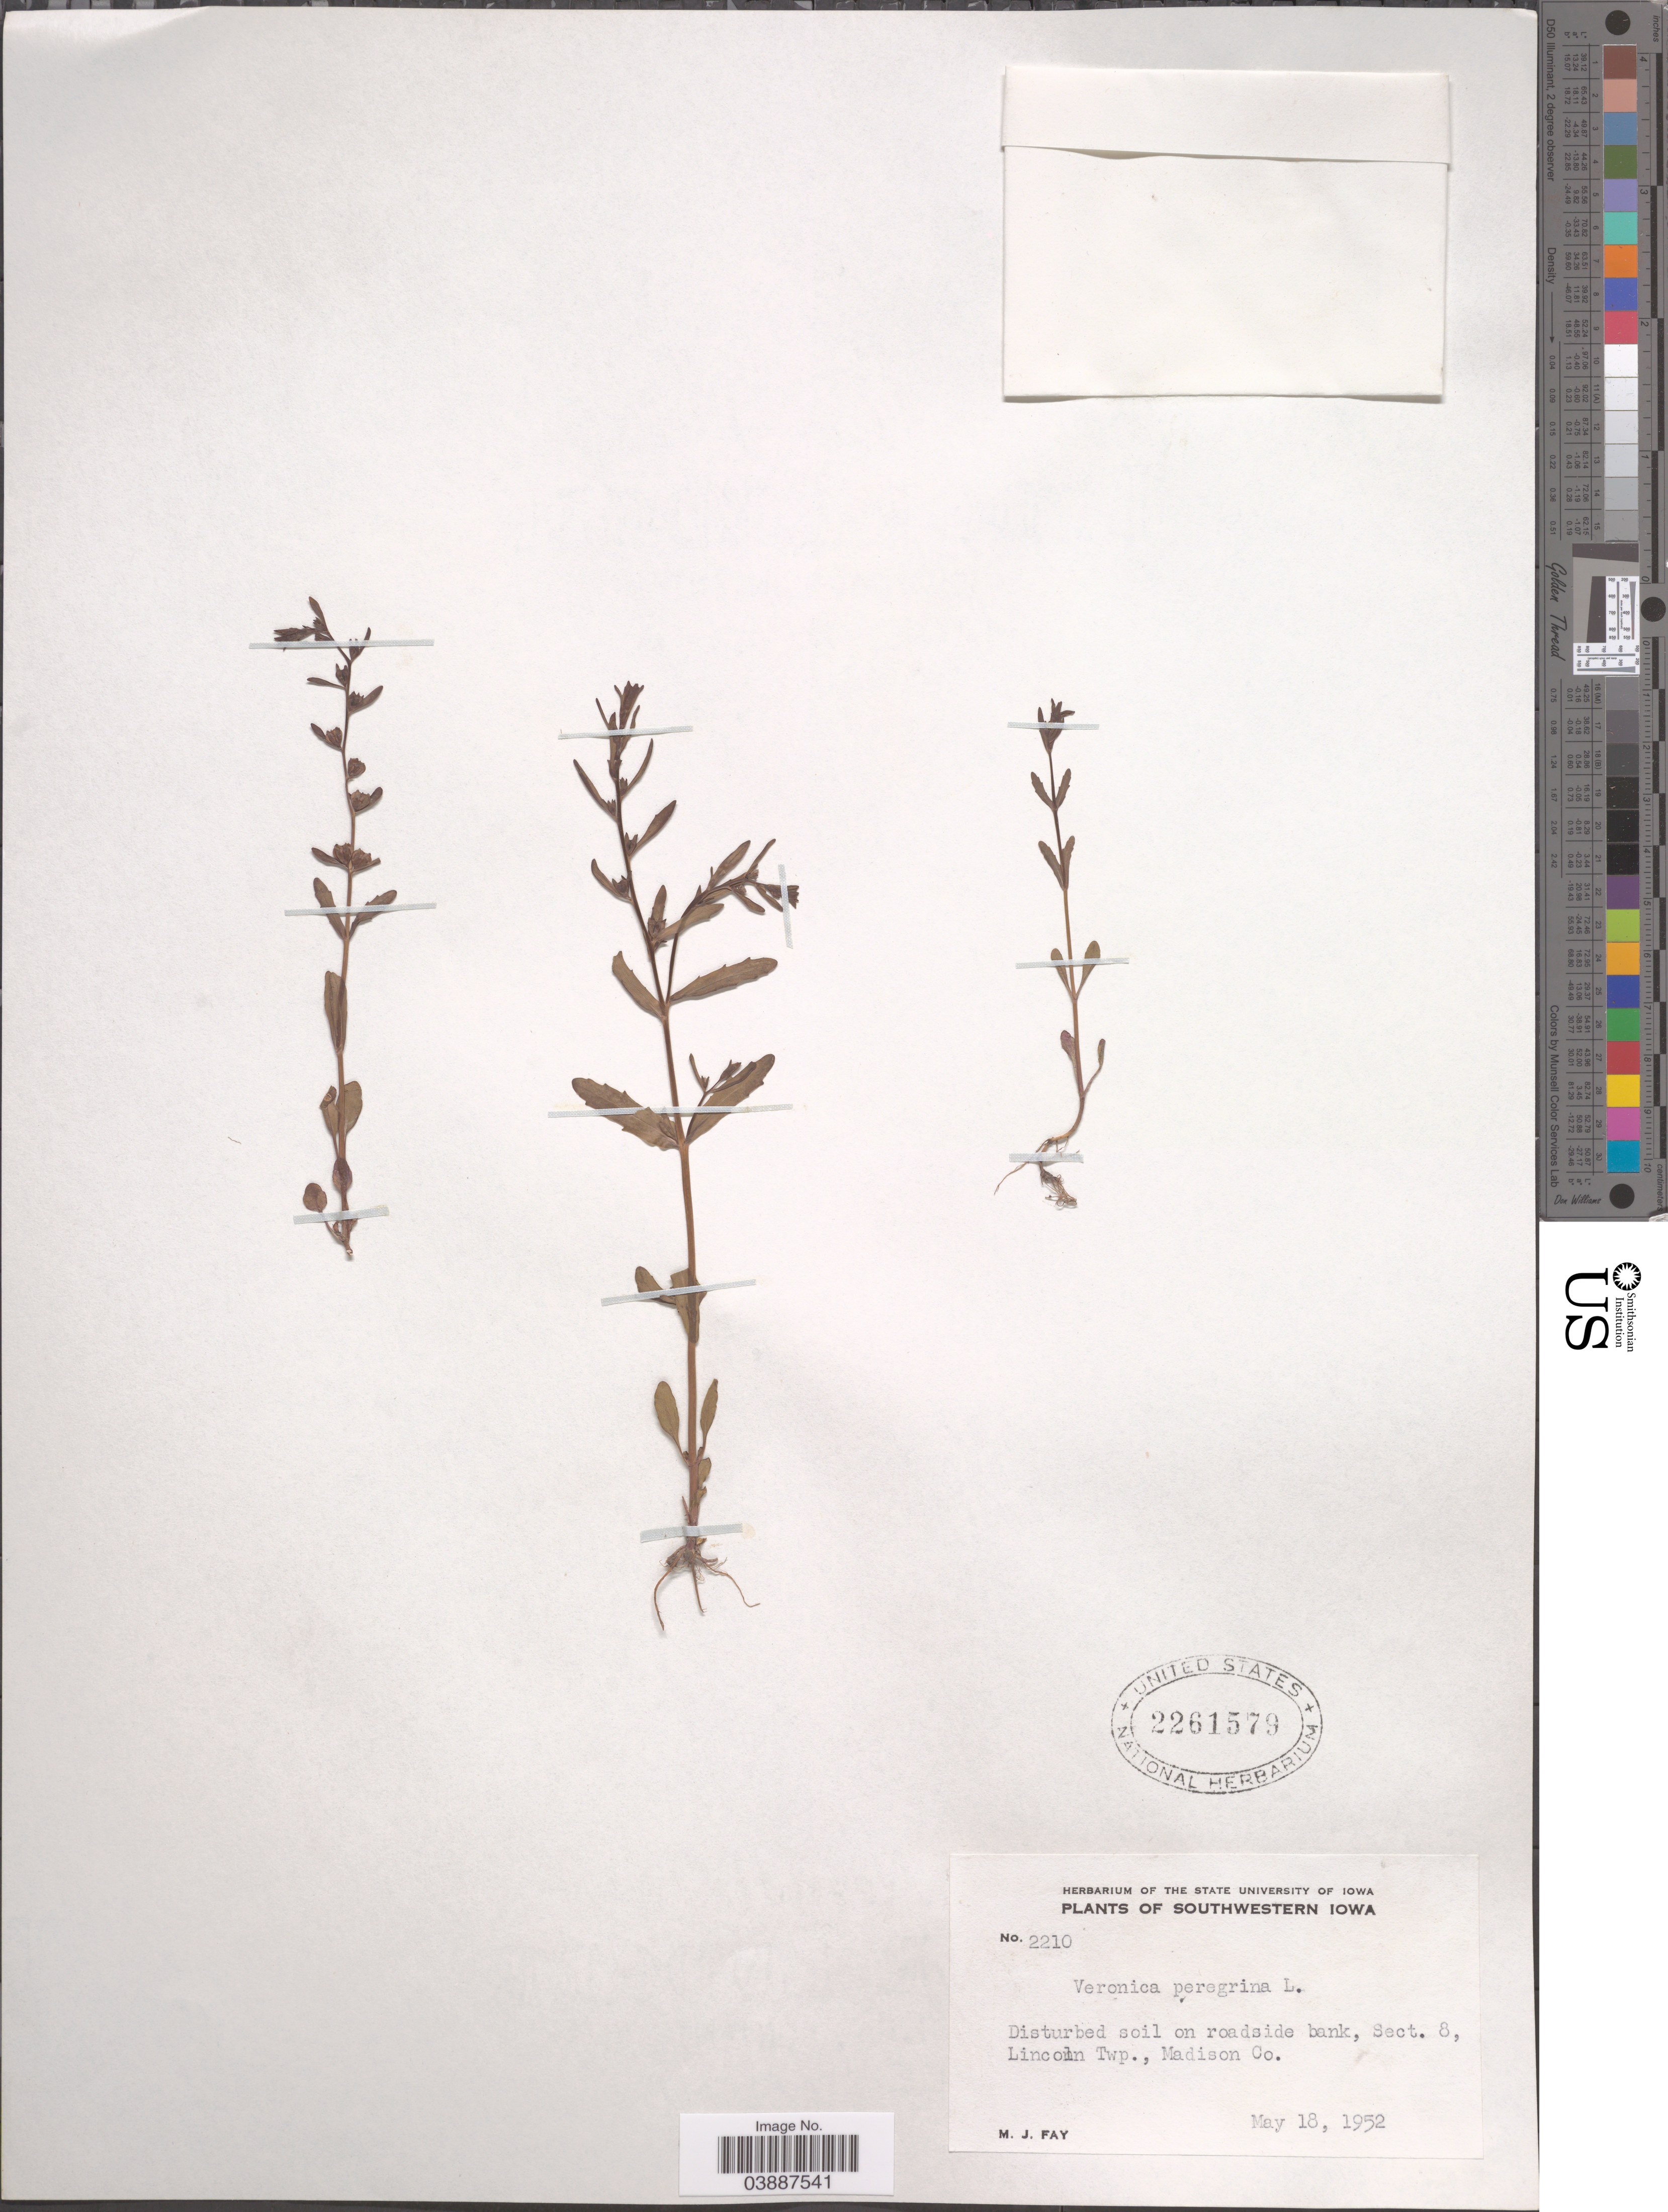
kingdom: Plantae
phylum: Tracheophyta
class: Magnoliopsida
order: Lamiales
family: Plantaginaceae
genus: Veronica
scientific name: Veronica peregrina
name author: L.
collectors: M. Fay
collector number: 2210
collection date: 1952-05-18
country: United States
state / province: Iowa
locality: Southwestern Iowa. Disturbed soil on roadside bank, Sect. 8, Lincoln Twp., Madison Co.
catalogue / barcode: US 2261579